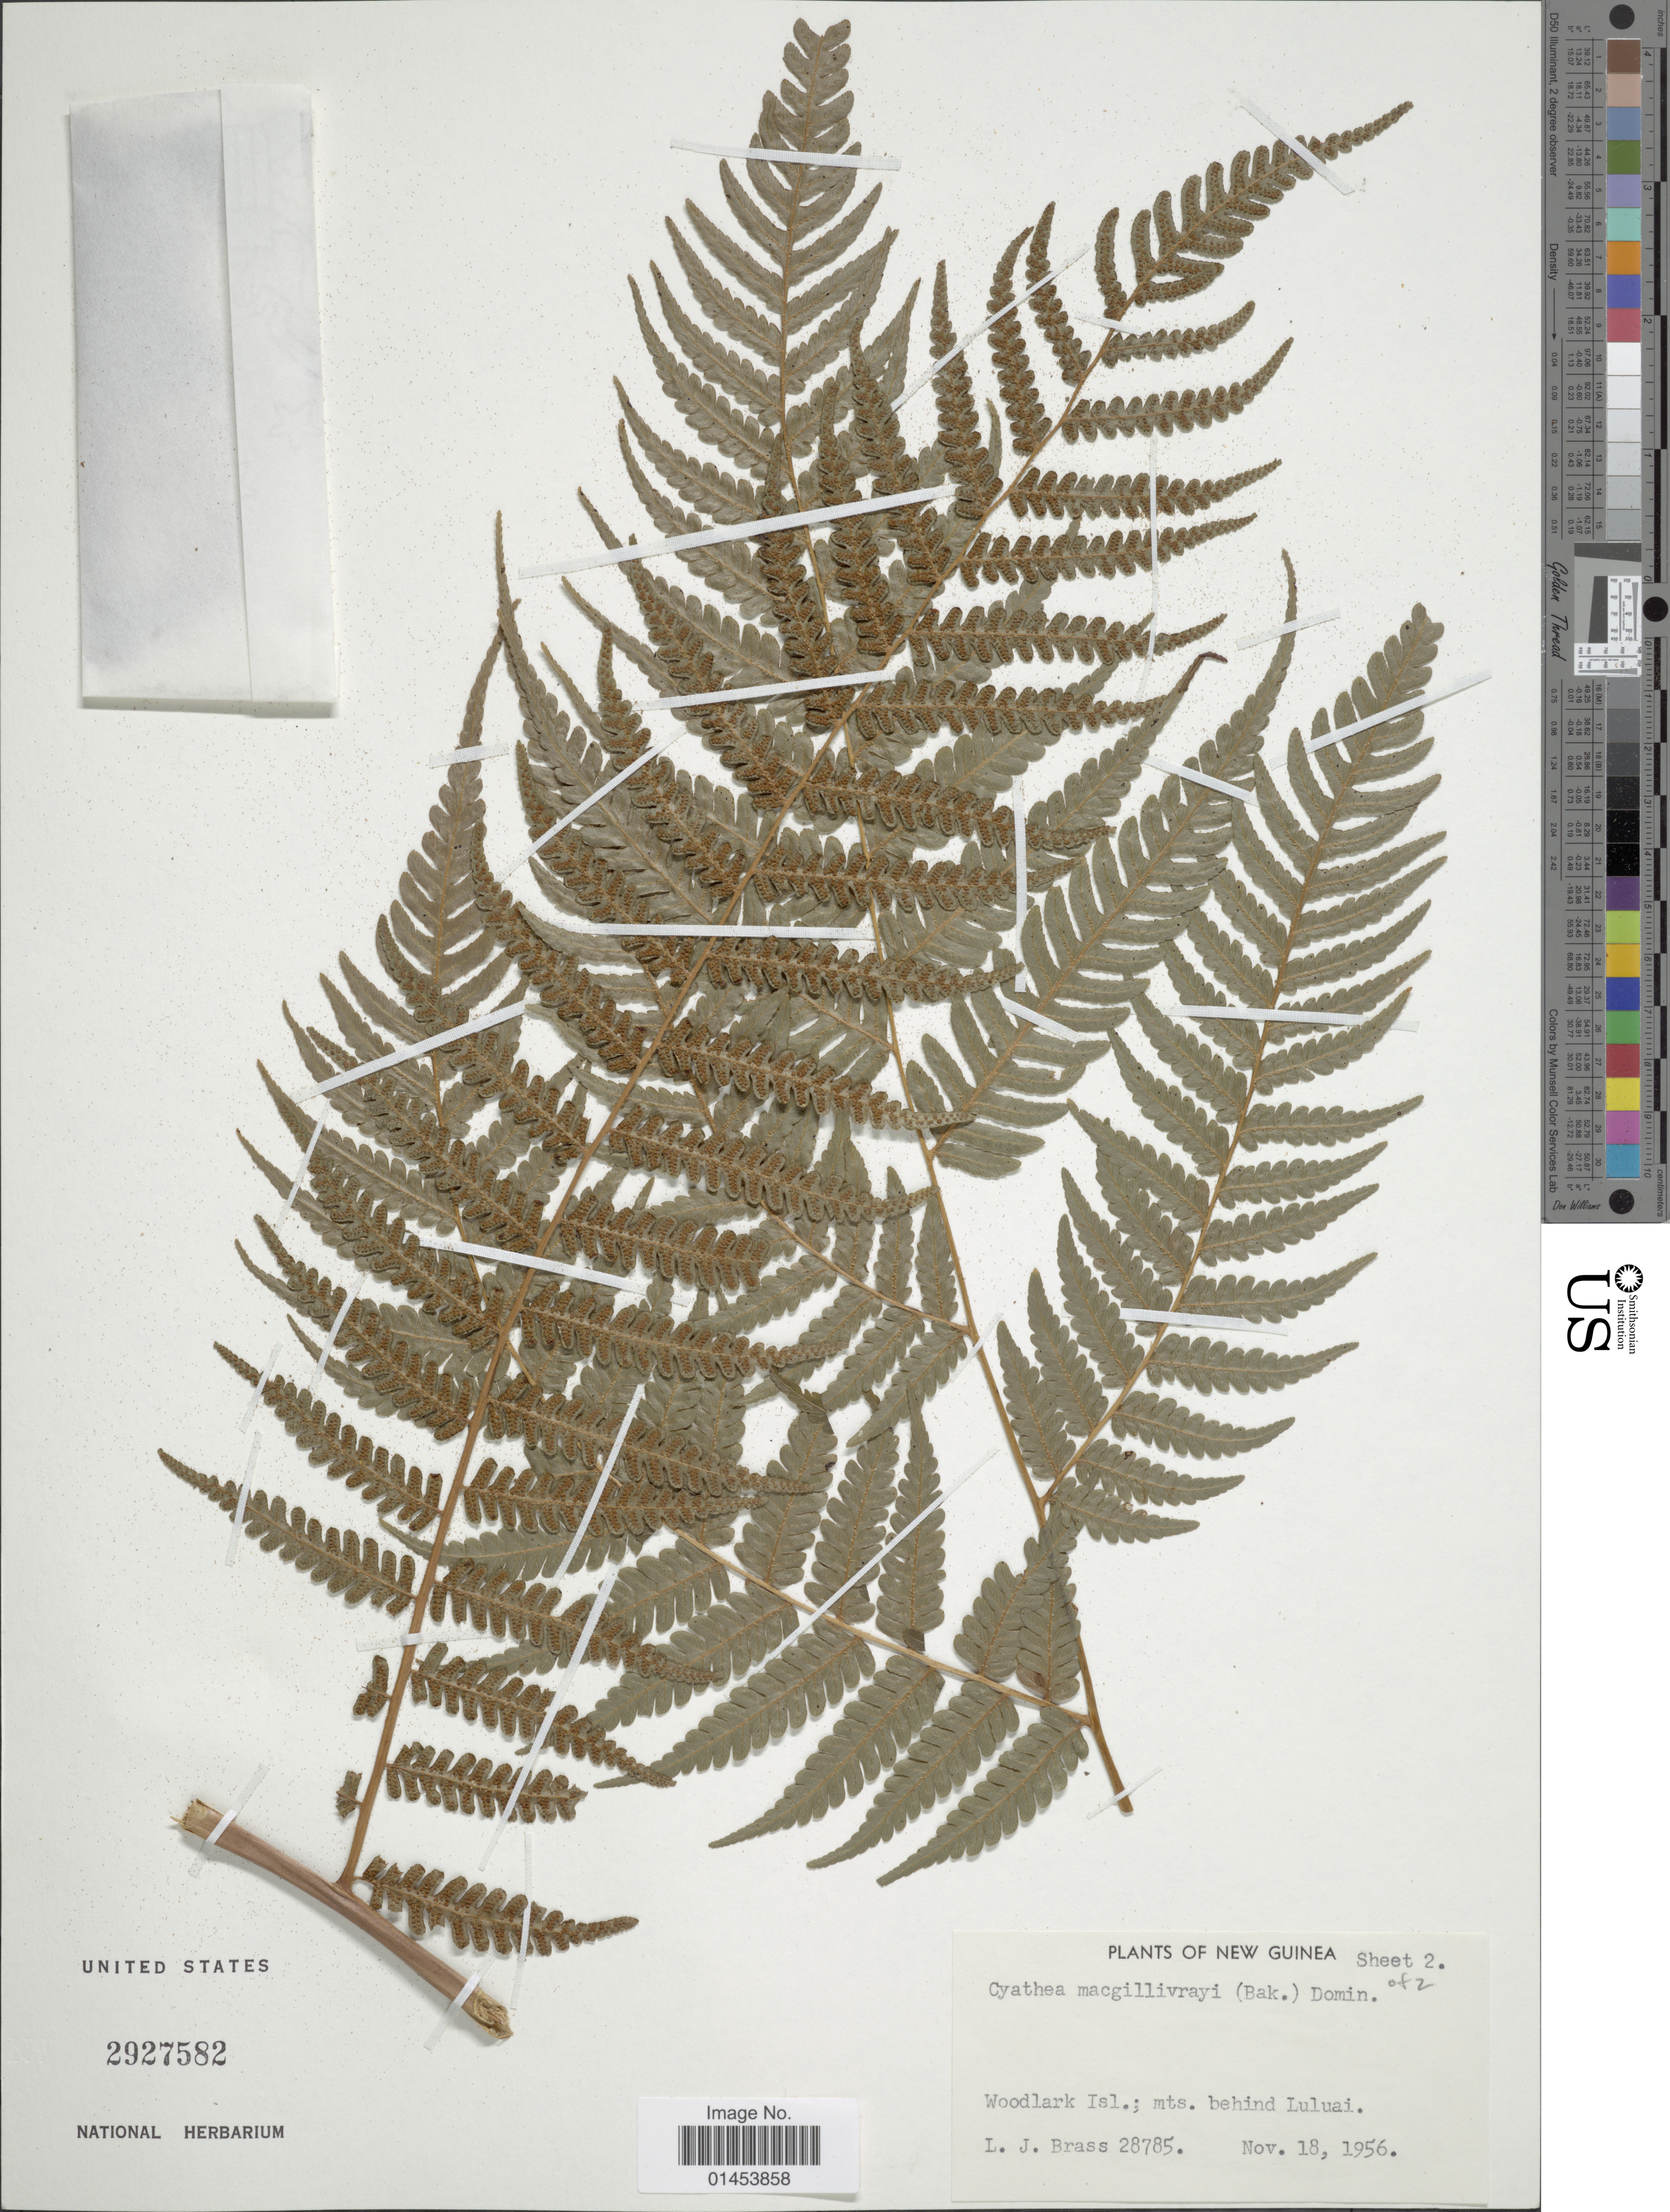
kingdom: Plantae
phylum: Tracheophyta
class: Polypodiopsida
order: Cyatheales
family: Cyatheaceae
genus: Cyathea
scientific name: Cyathea macgillivrayi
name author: (Baker) Domin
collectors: L. J. Brass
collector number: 28785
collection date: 1956-11-18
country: Papua New Guinea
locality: New Guinea. Woodlark Isl.: mts. behind Luluai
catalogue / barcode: US 2927582